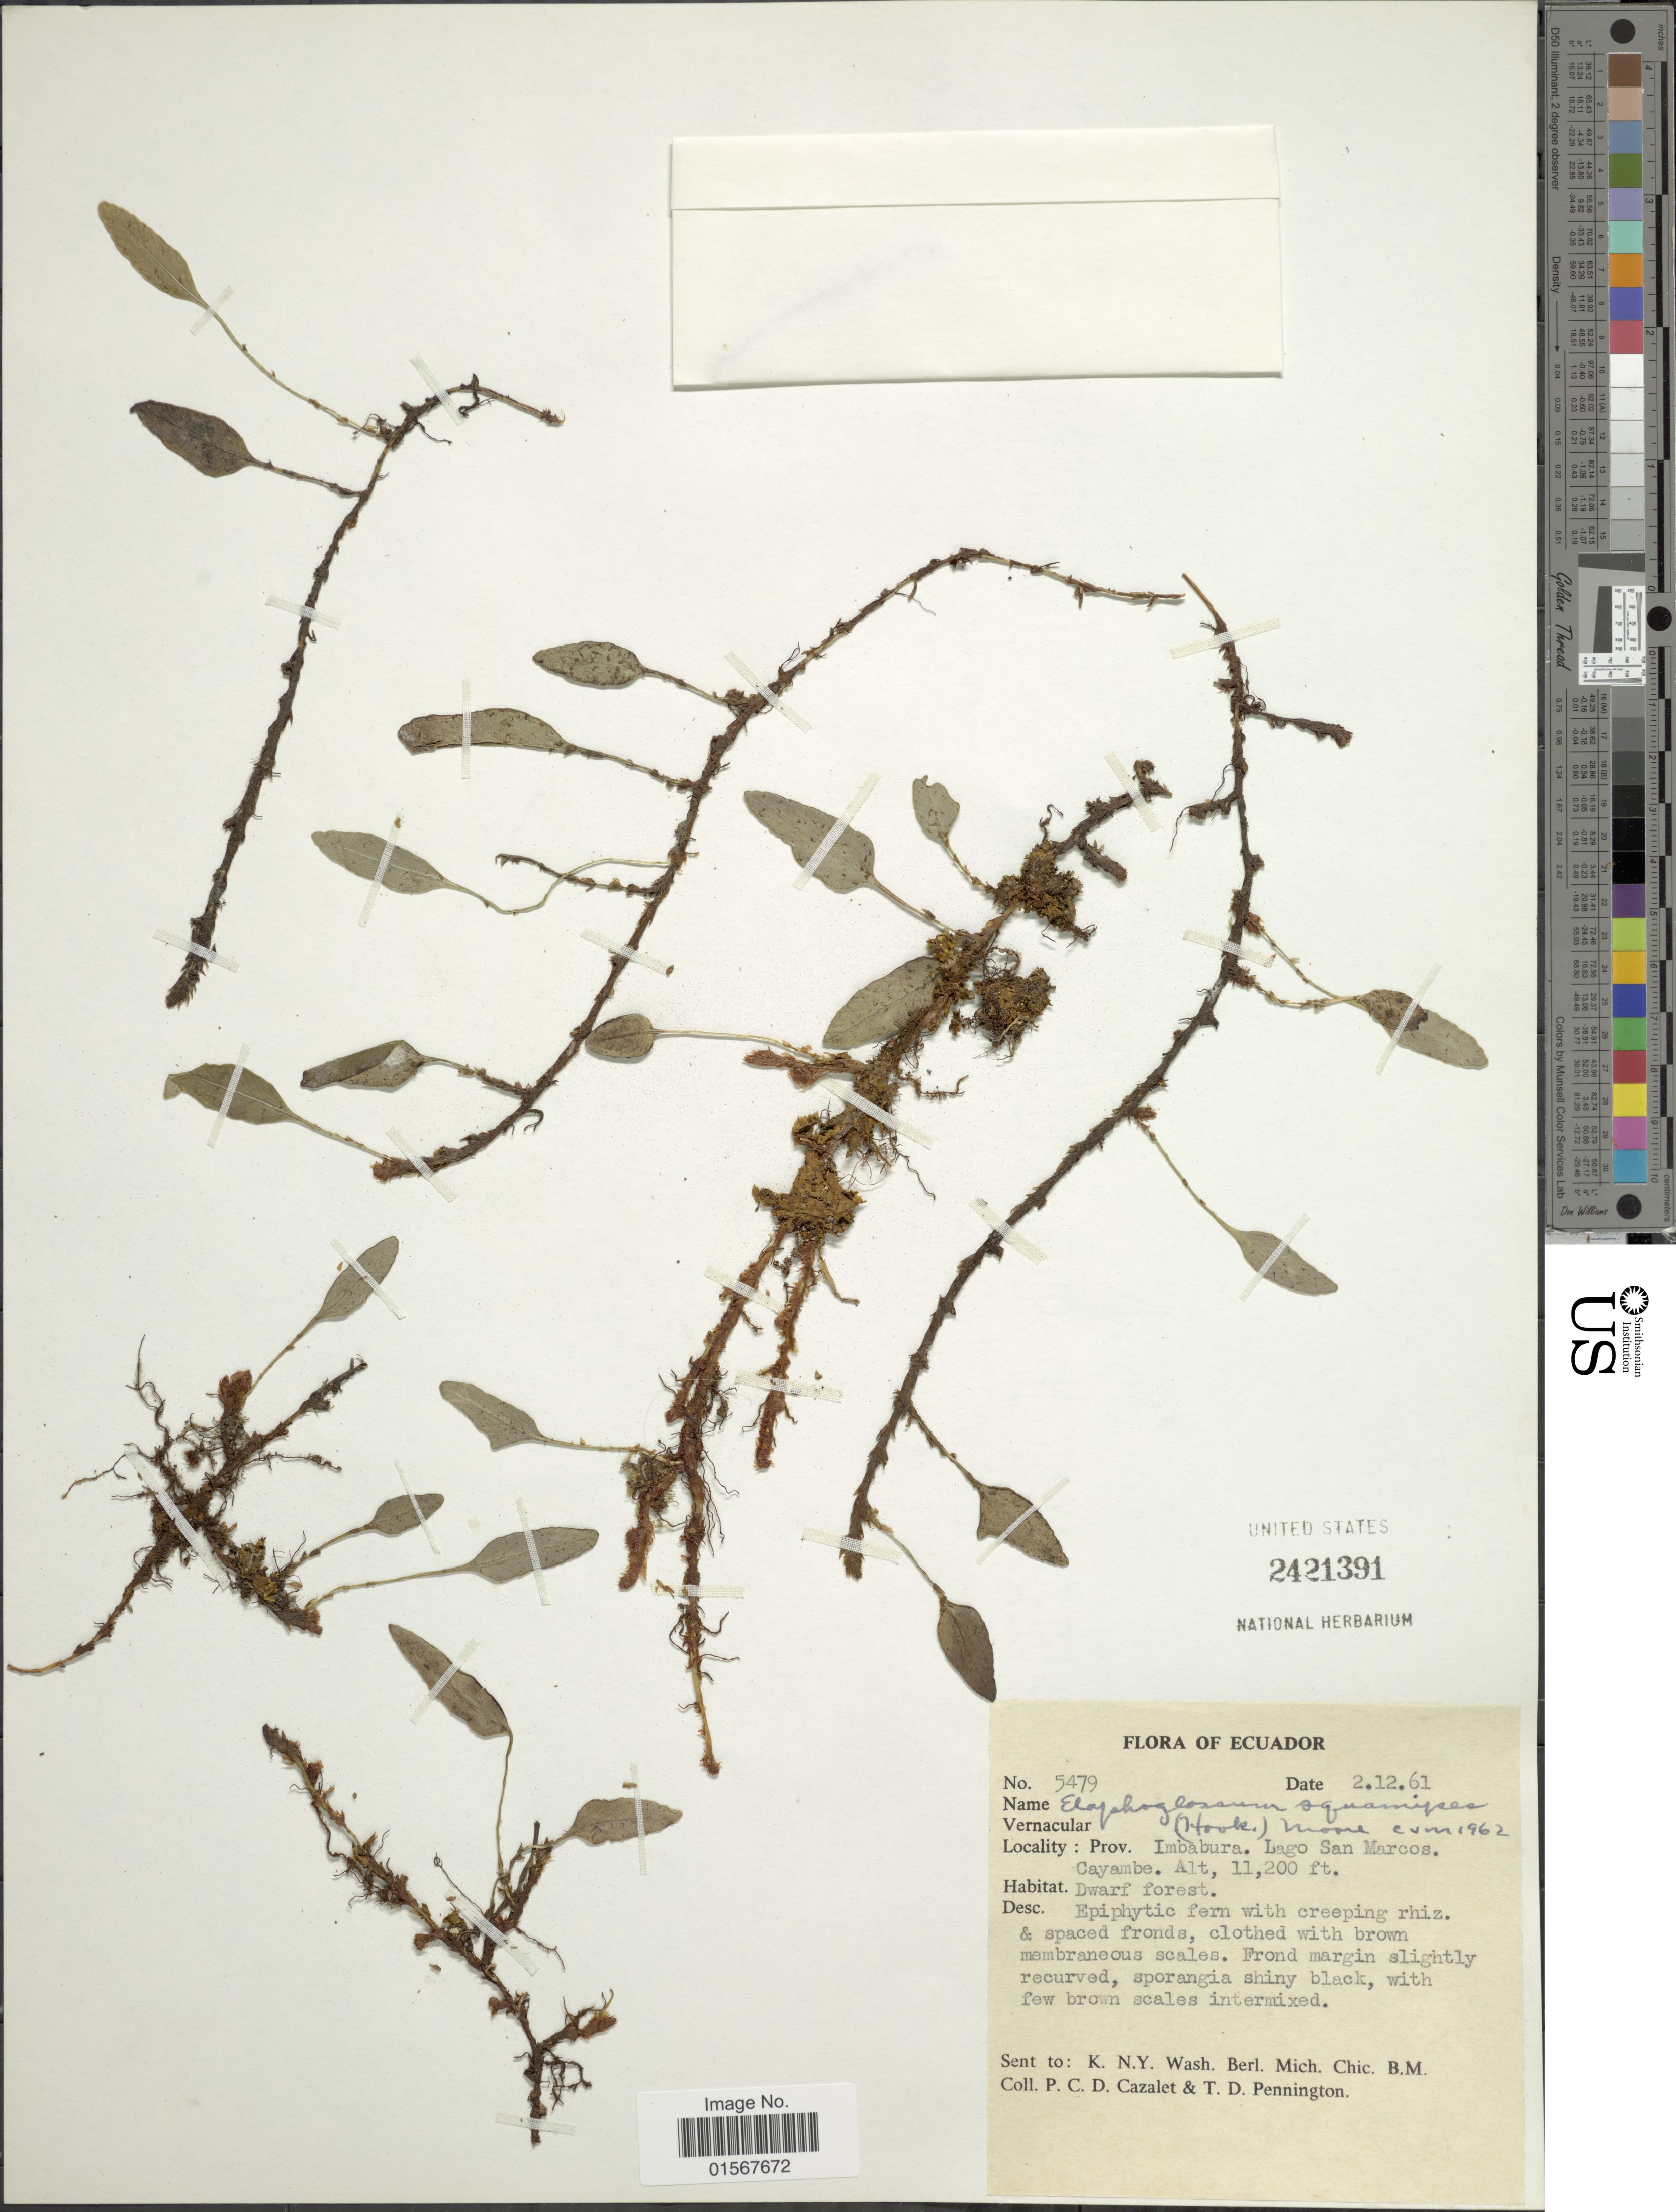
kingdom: Plantae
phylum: Tracheophyta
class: Polypodiopsida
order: Polypodiales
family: Dryopteridaceae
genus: Elaphoglossum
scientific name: Elaphoglossum squamipes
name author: (Hook.) T. Moore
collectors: P. C. D. Cazalet & T. D. Pennington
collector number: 5479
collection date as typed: Transcribed d/m/y: 2/12/61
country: Ecuador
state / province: Imbabura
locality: Prov. Imbabura, Lago San Marcos, Cayambe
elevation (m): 3414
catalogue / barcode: US 2421391